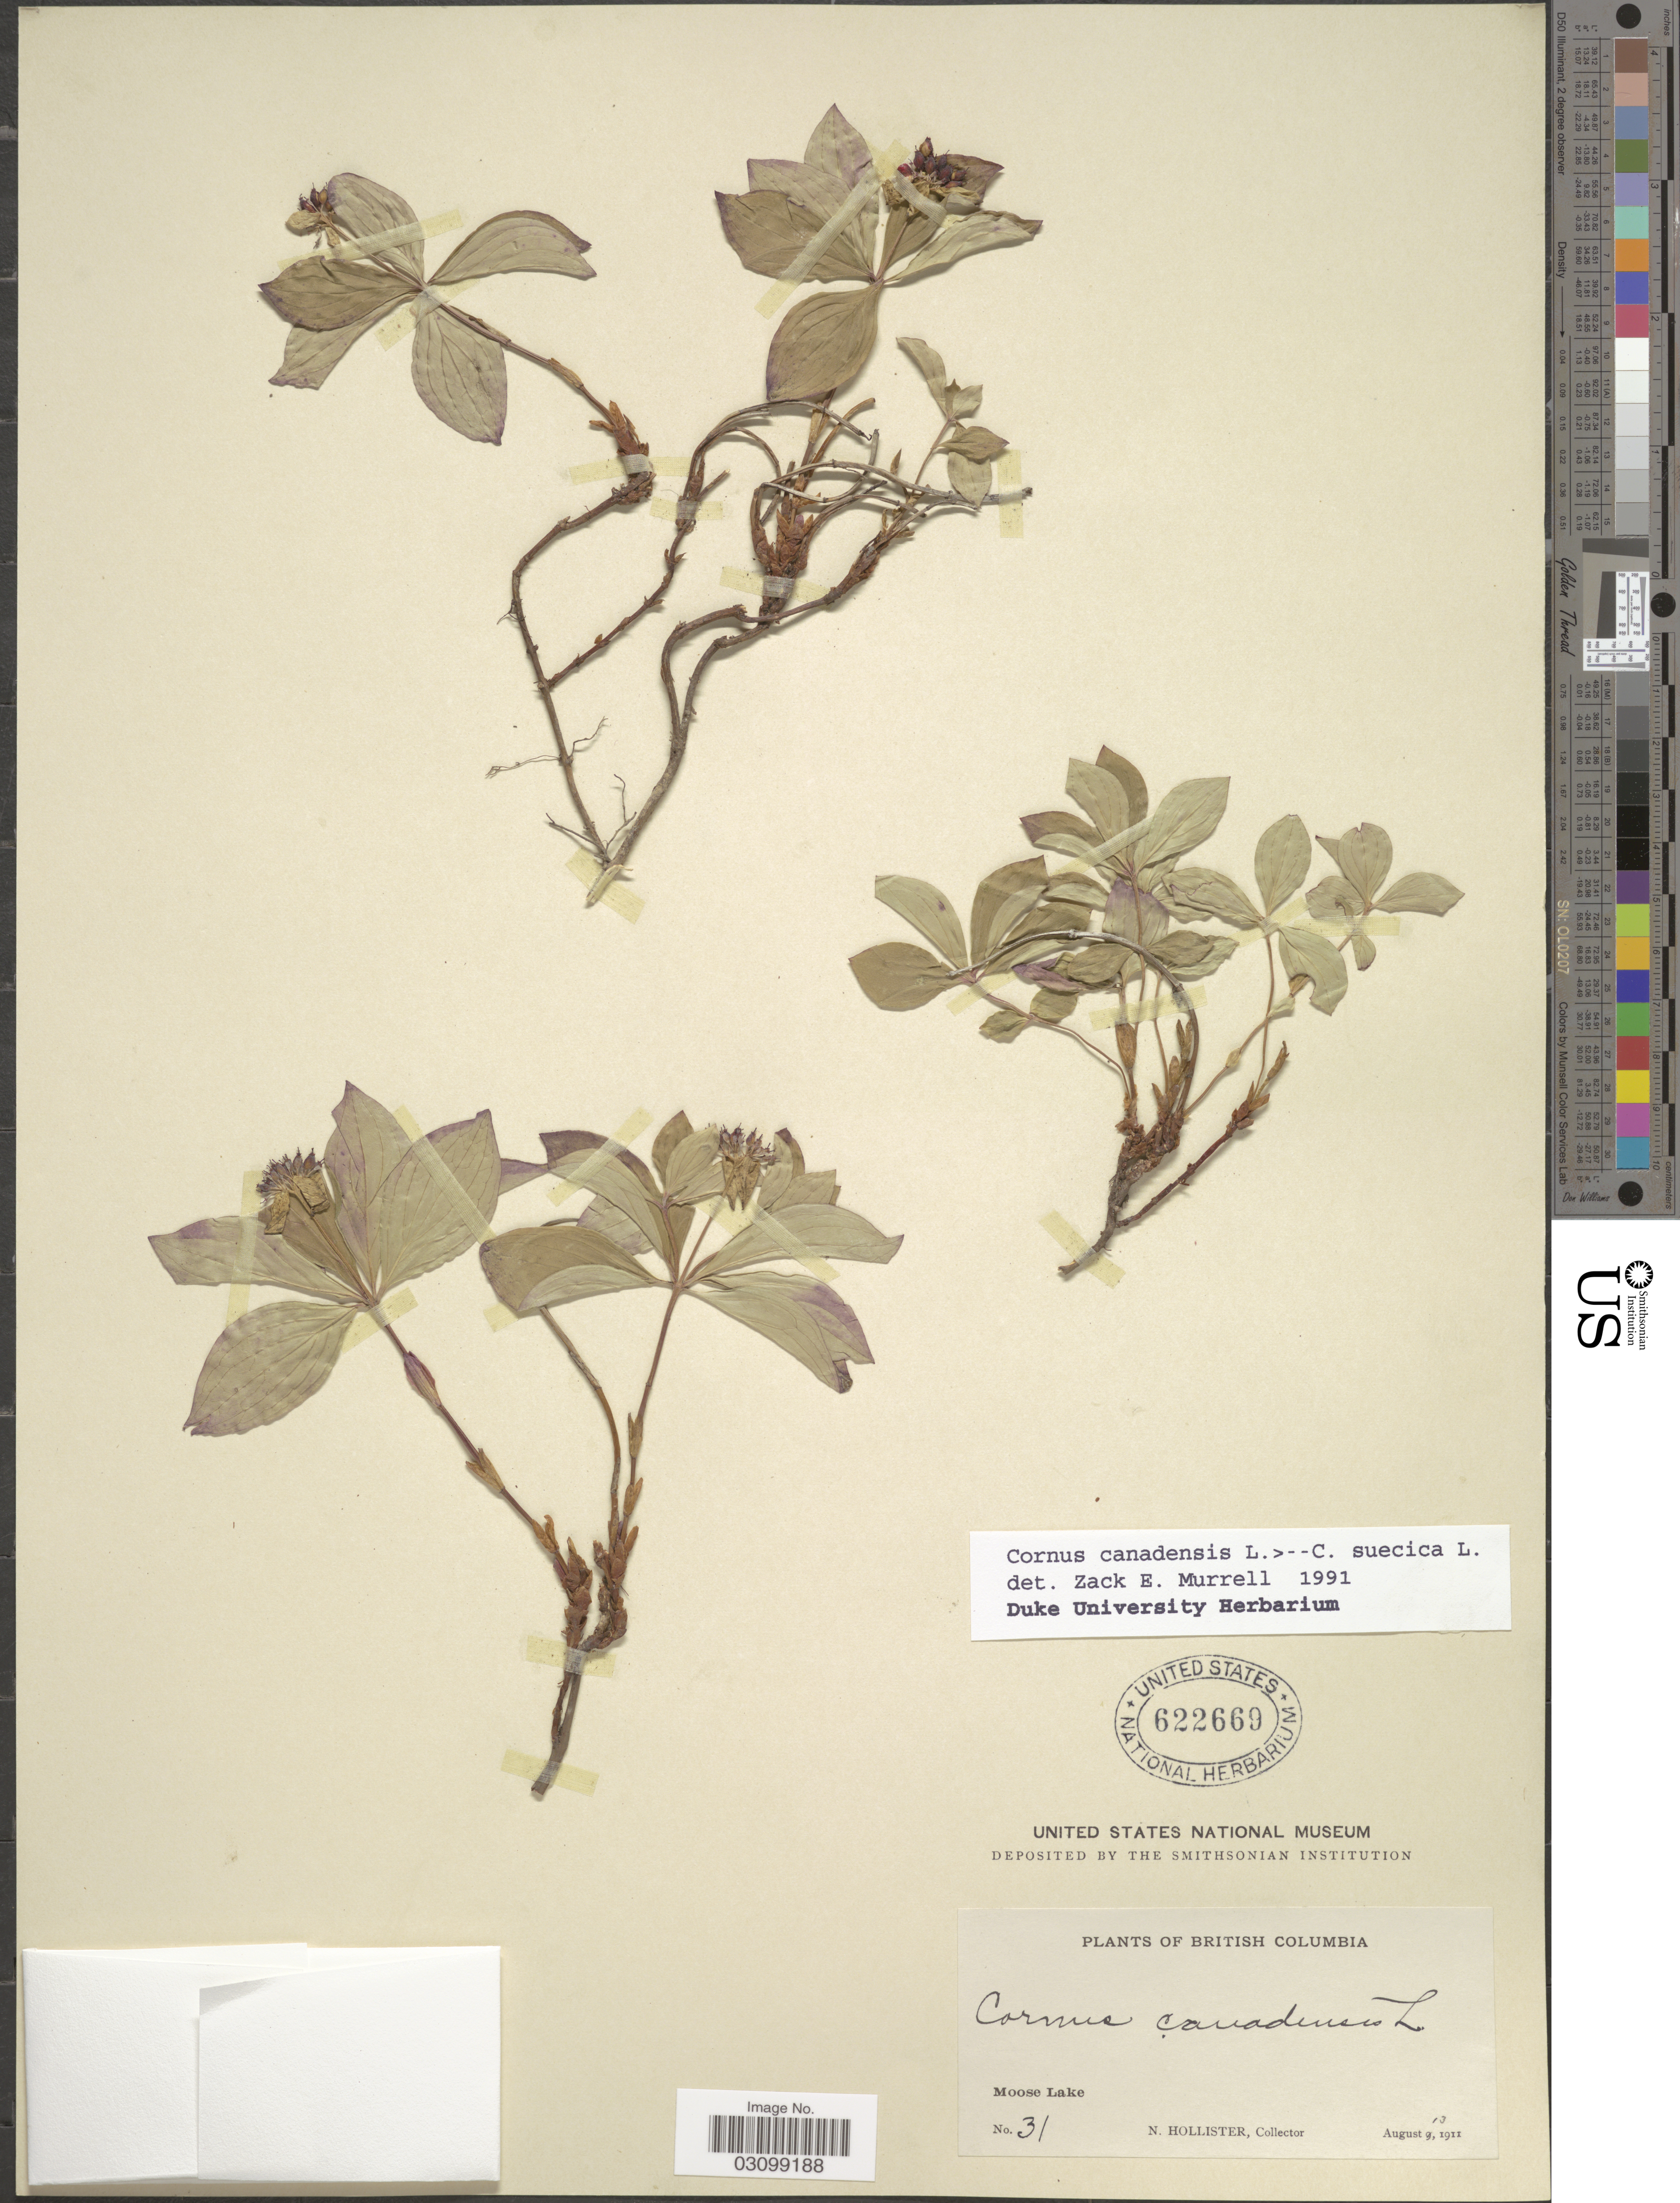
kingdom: Plantae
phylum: Tracheophyta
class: Magnoliopsida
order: Cornales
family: Cornaceae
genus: Cornus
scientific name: Cornus sp.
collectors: N. Hollister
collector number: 31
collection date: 1911-08-13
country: Canada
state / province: British Columbia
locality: Moose Lake.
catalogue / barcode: US 622669